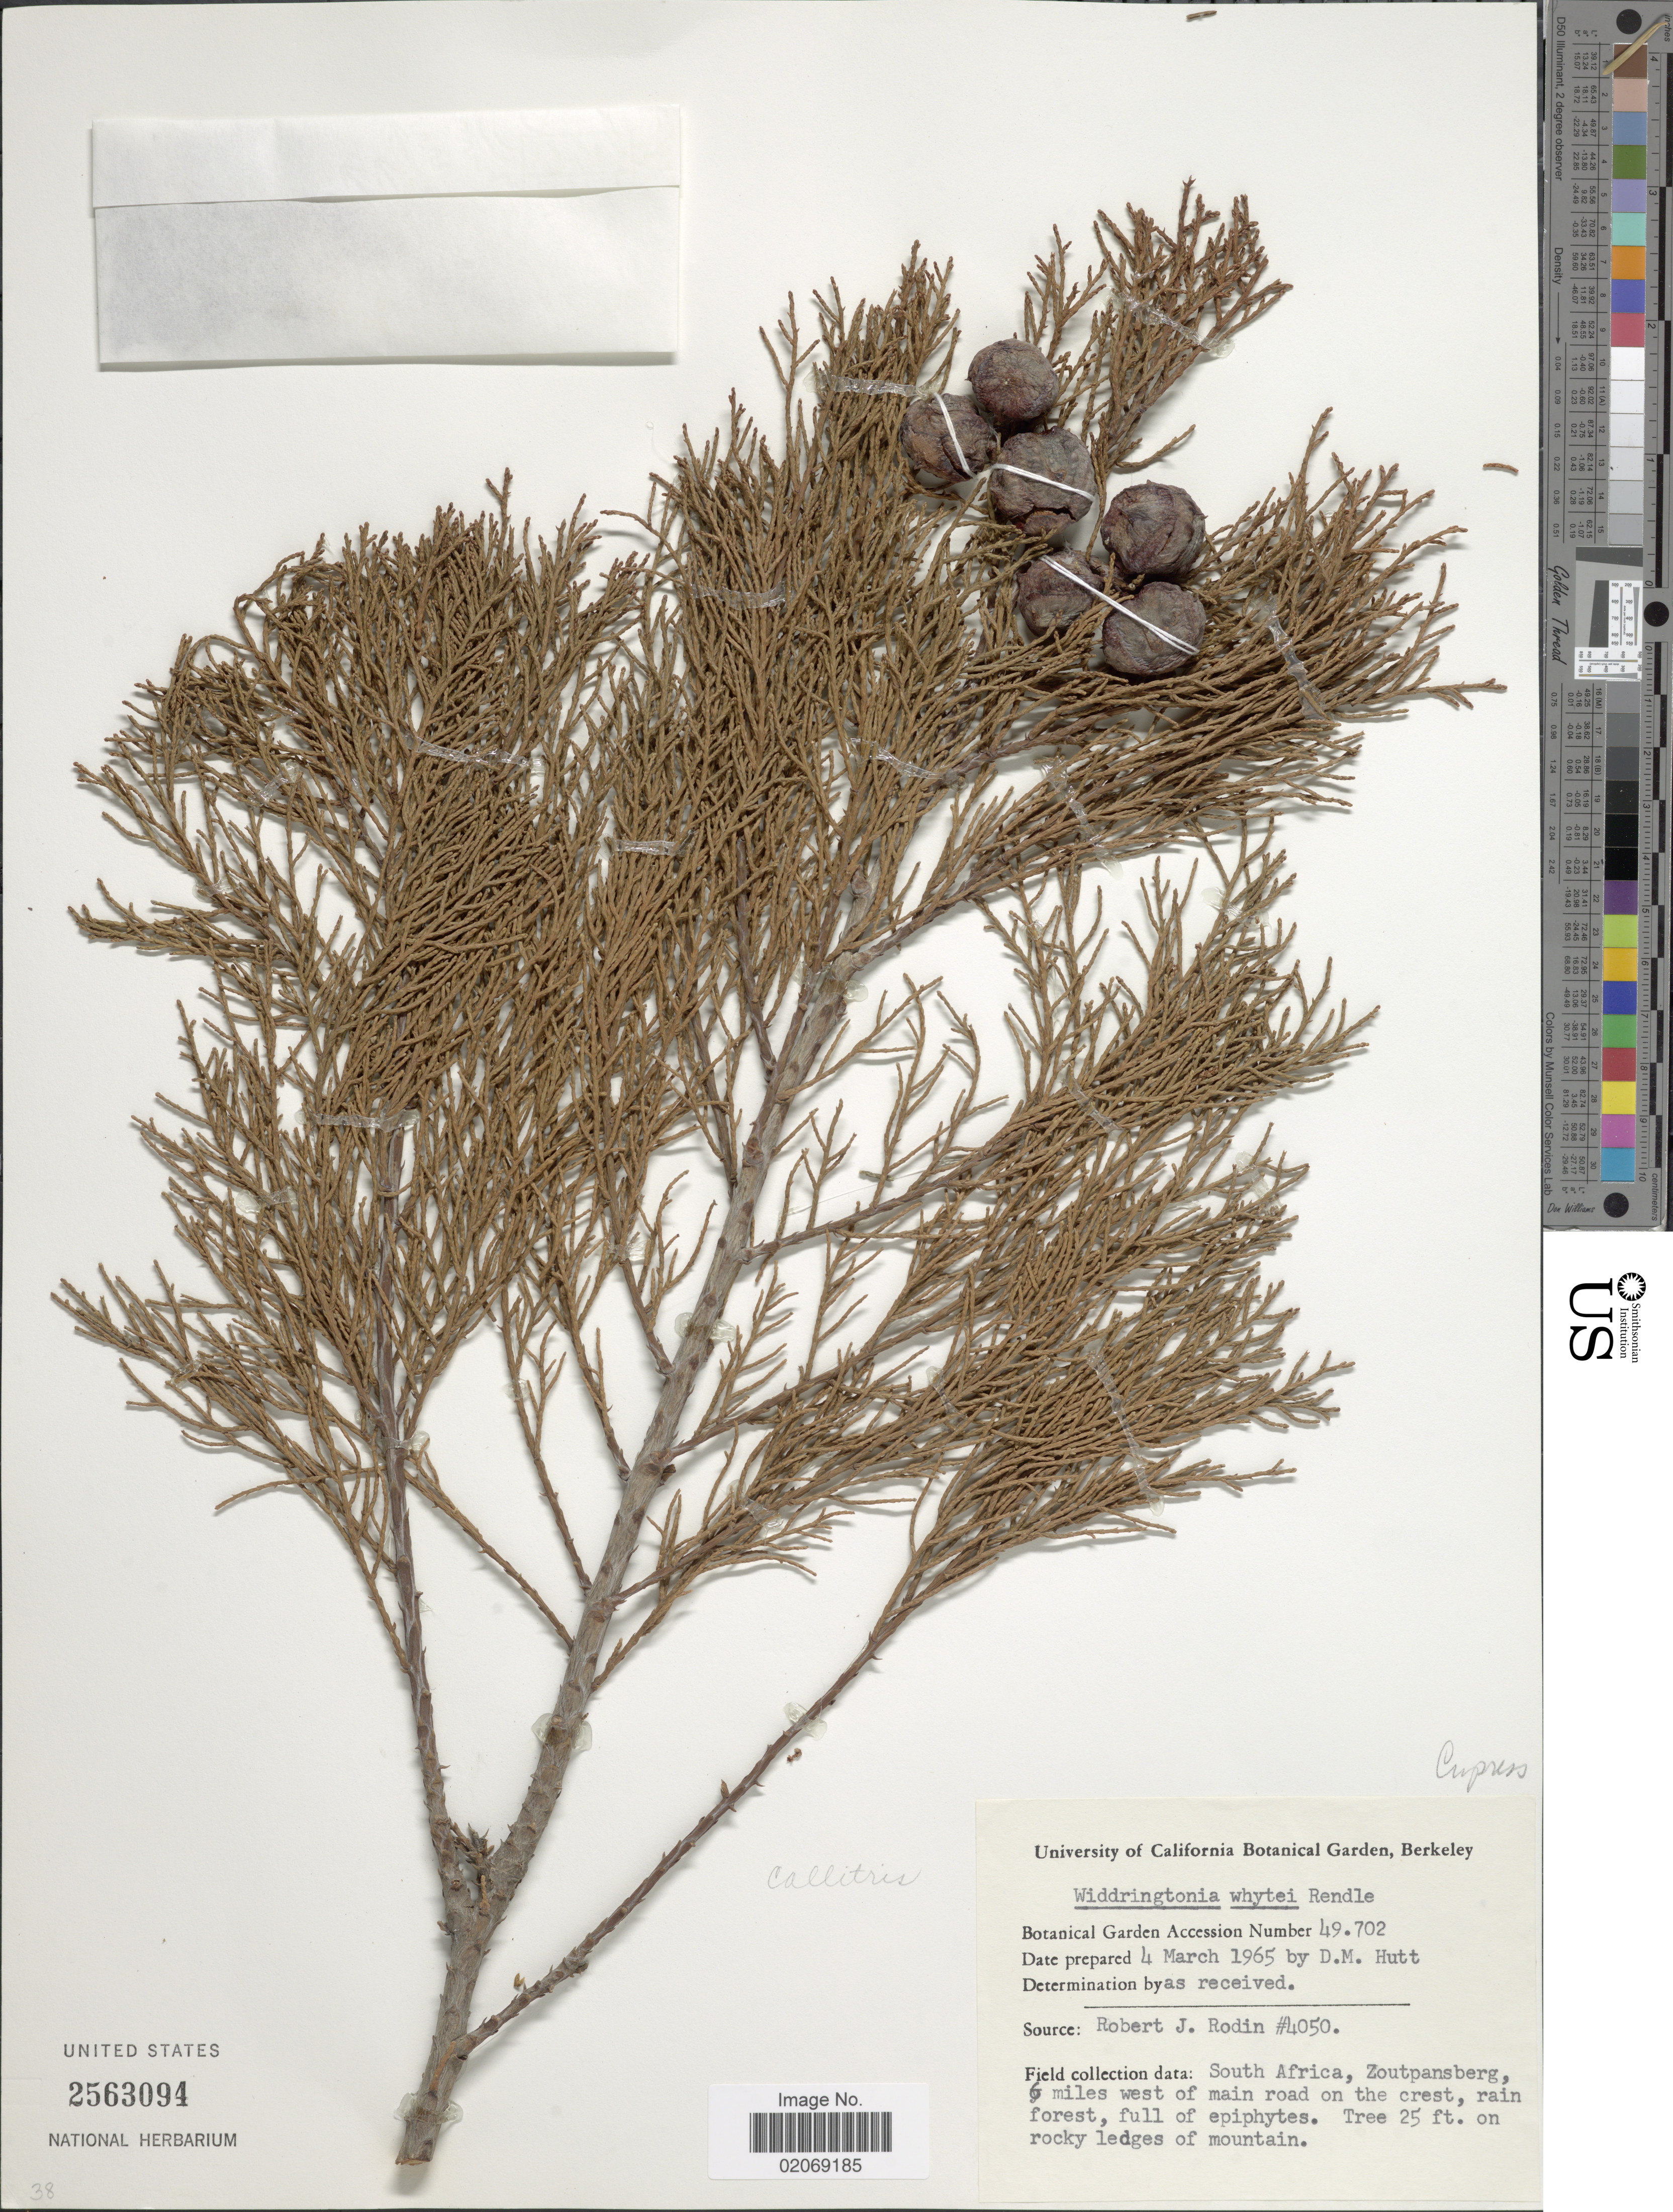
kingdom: Plantae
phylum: Tracheophyta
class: Pinopsida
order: Pinales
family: Cupressaceae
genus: Widdringtonia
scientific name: Widdringtonia whytei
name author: Rendle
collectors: R. J. Rodin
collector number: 4050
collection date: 1965-03-04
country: South Africa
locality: Zoutpansberg, 6 miles west of main road on the crest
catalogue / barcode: US 2563094